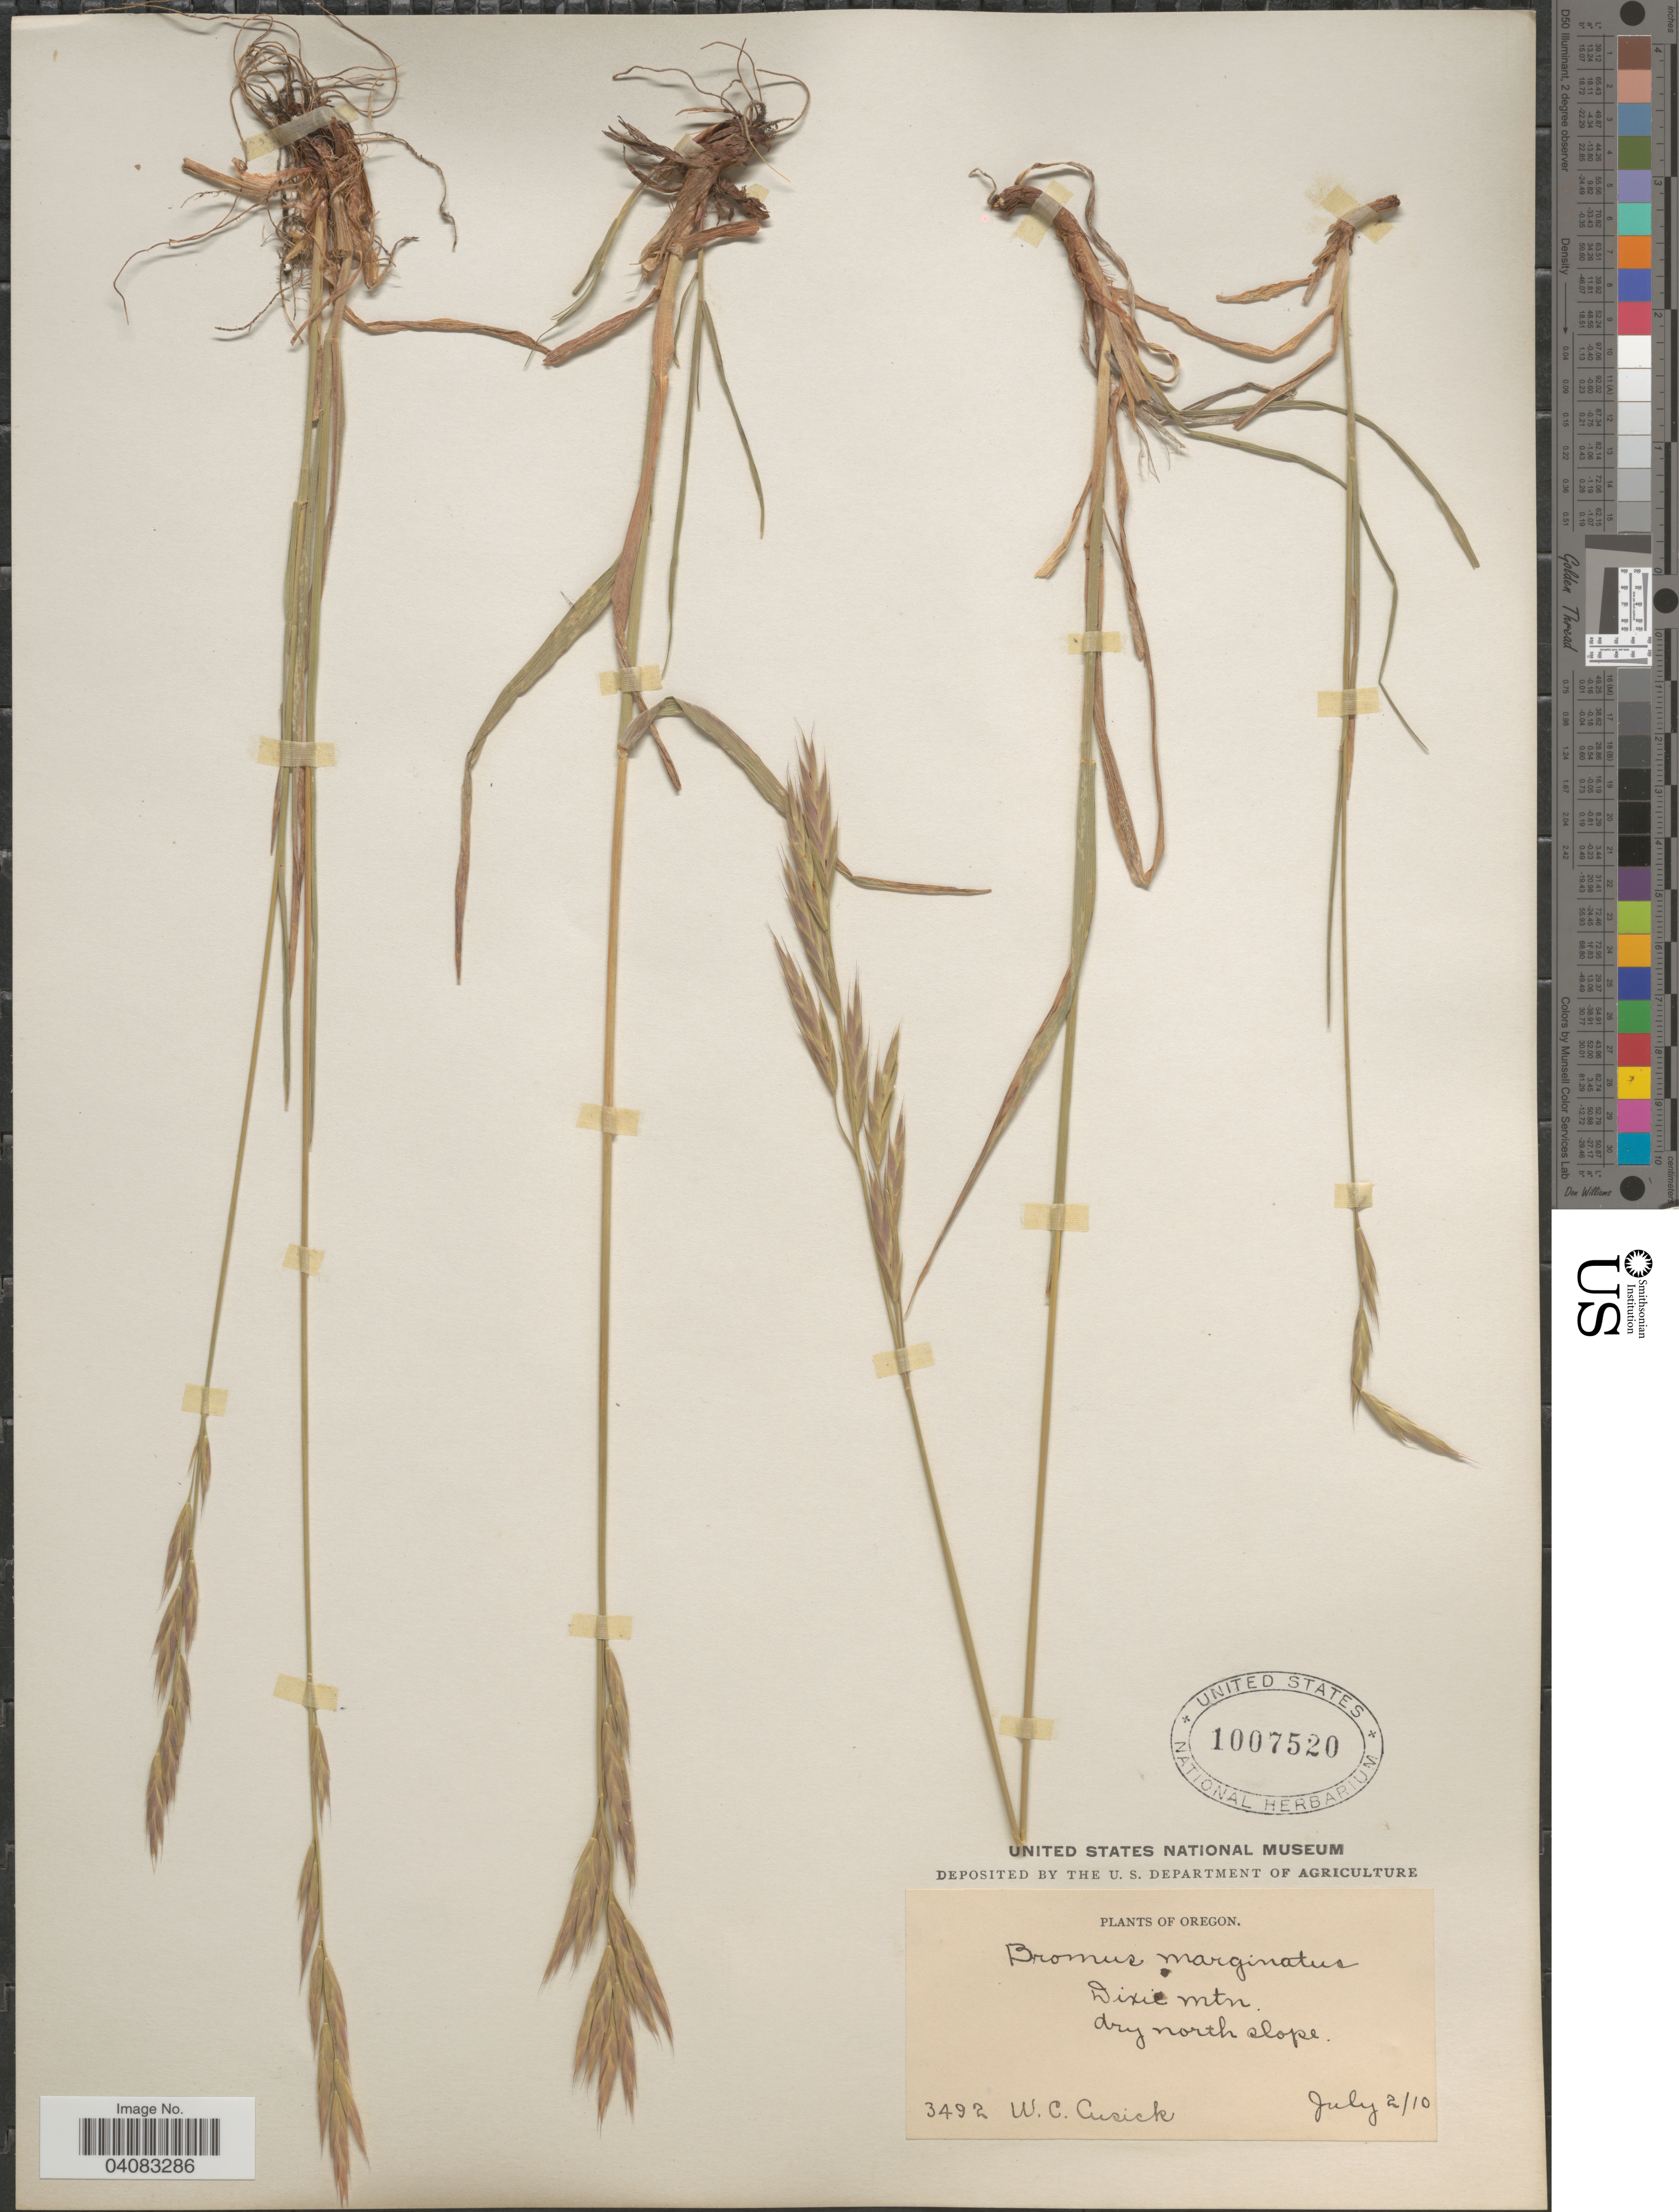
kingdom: Plantae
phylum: Tracheophyta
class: Liliopsida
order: Poales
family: Poaceae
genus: Bromus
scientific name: Bromus marginatus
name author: Nees ex Steud.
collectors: W. C. Cusick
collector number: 3492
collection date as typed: Transcribed d/m/y: 2/7/10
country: United States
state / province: Oregon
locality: Dixie Mtn. Dry north slope.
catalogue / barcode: US 1007520